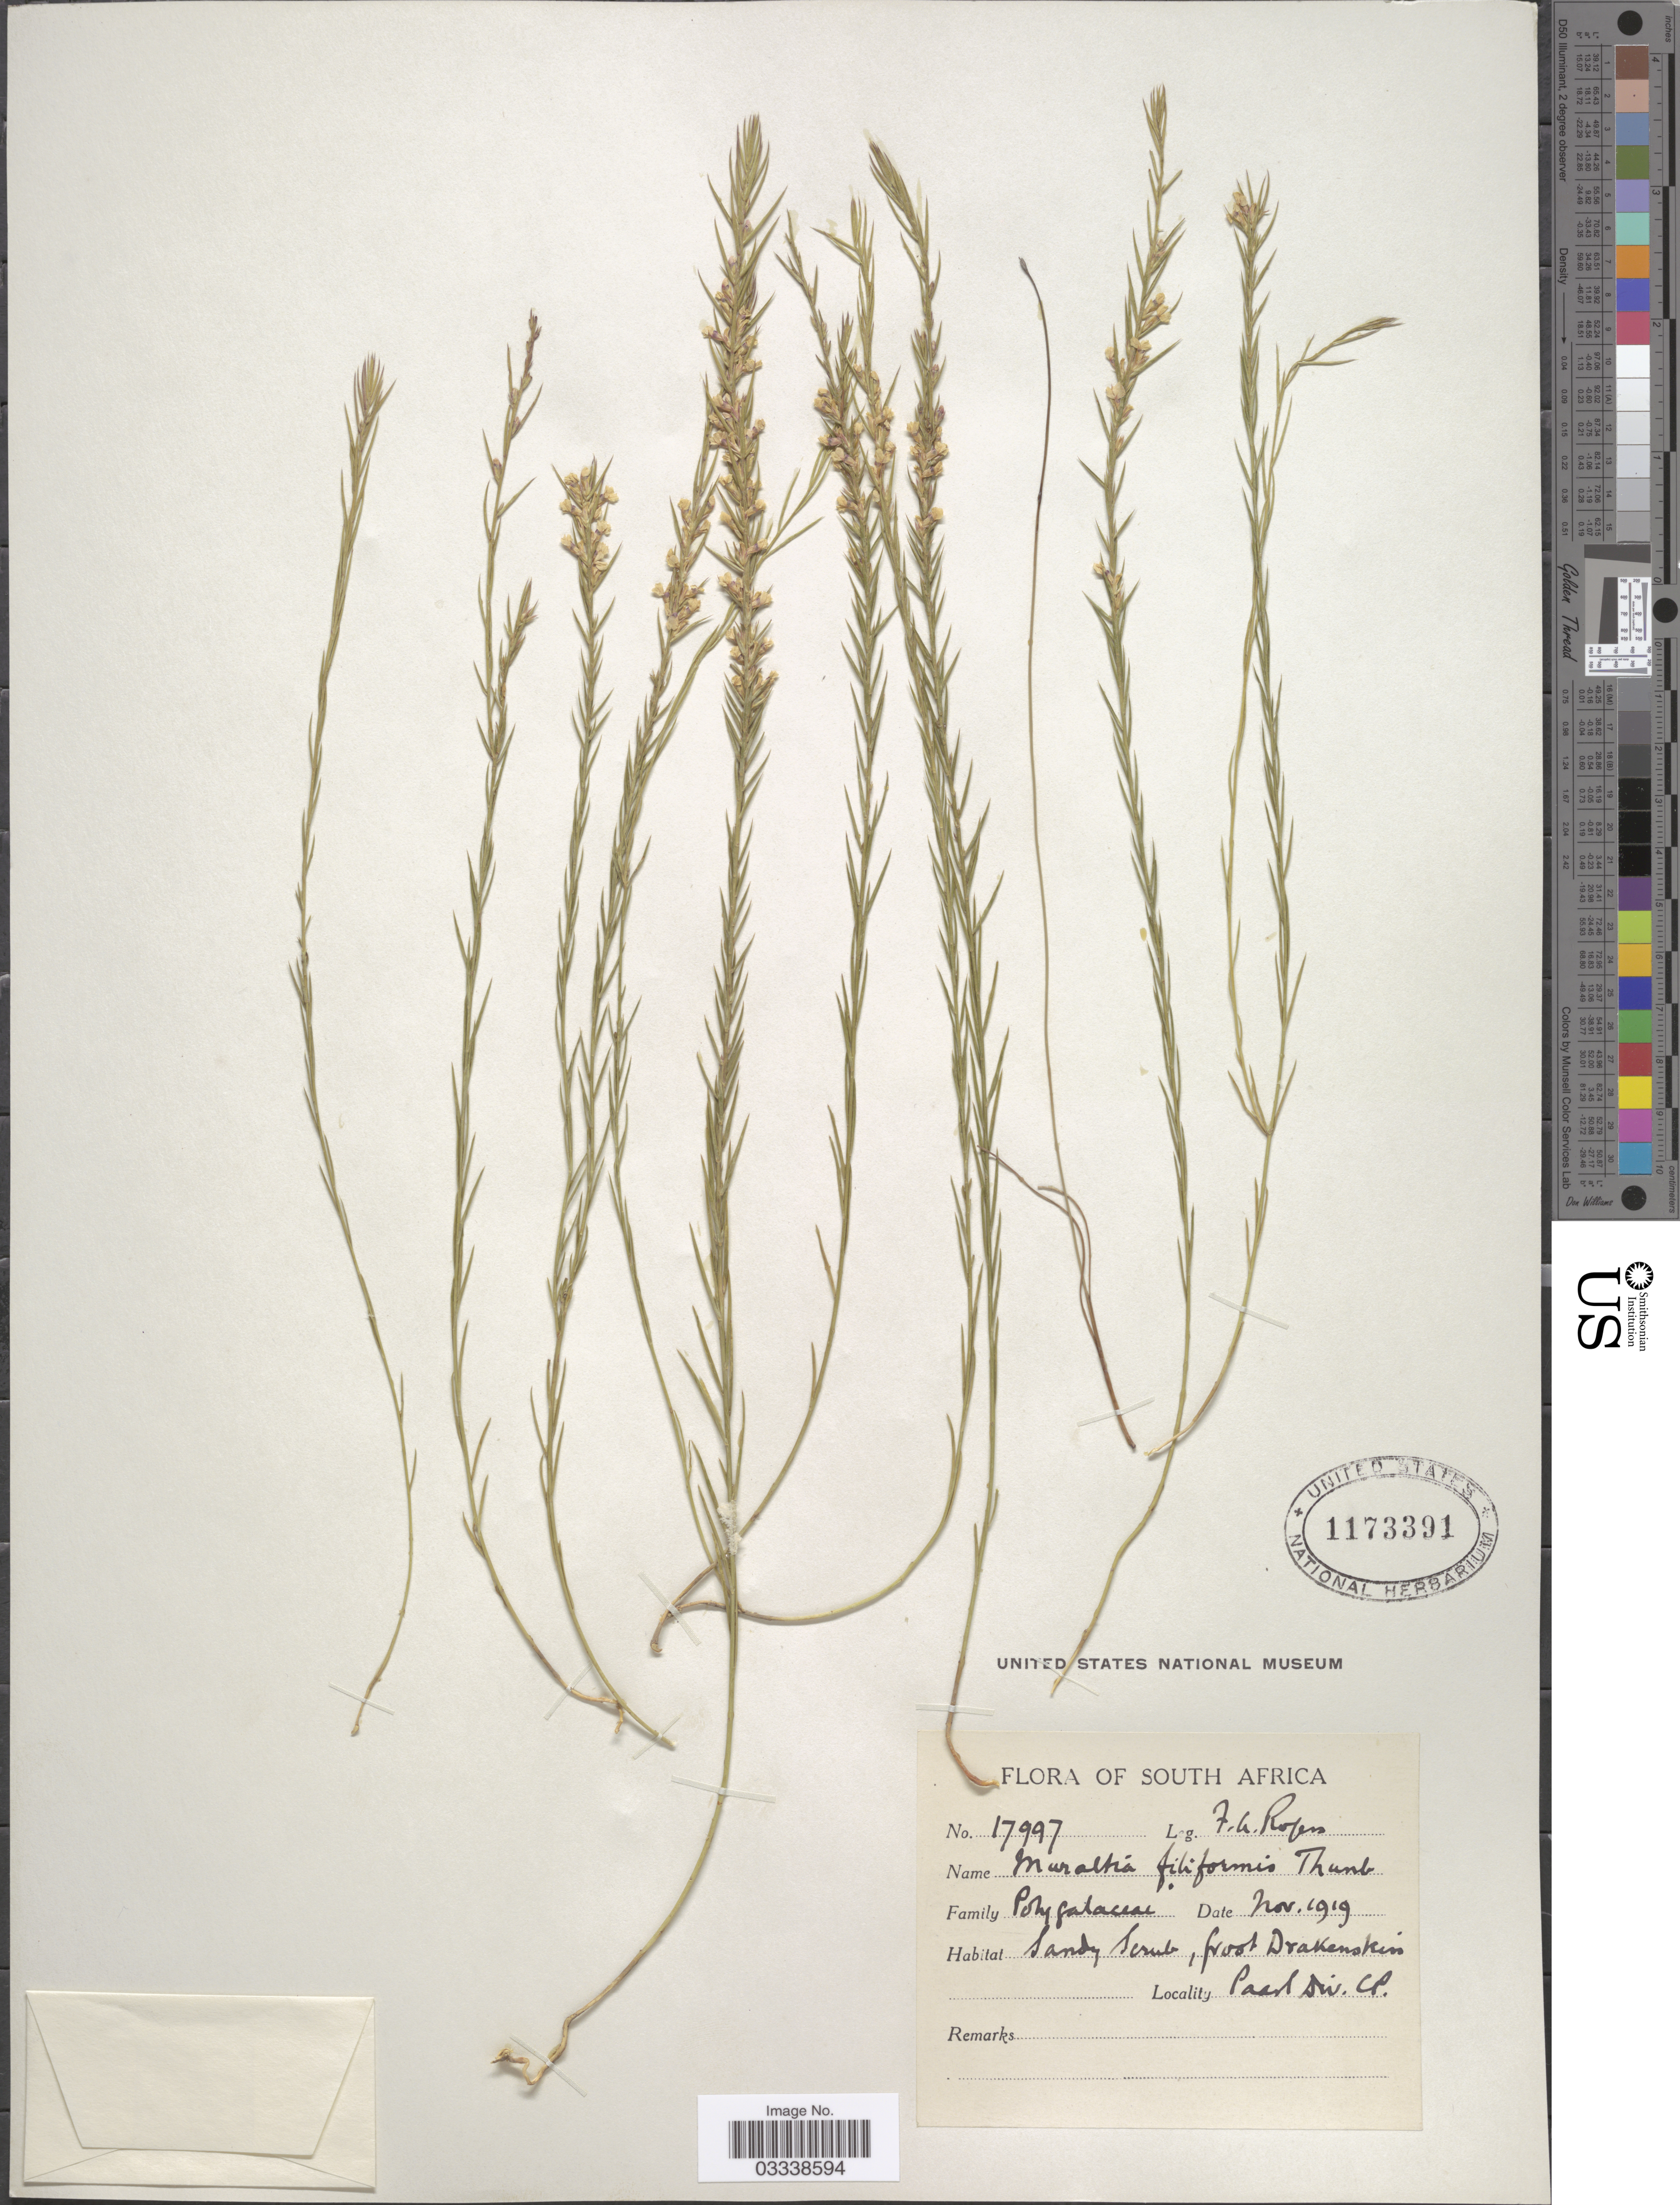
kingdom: Plantae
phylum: Tracheophyta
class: Magnoliopsida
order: Fabales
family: Polygalaceae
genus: Muraltia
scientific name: Muraltia filiformis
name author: (Thunb.) DC.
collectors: F. A. Rogers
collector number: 17997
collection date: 1919-11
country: South Africa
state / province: Western Cape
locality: Groot Drakenstein, Paarl Div.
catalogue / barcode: US 1173391